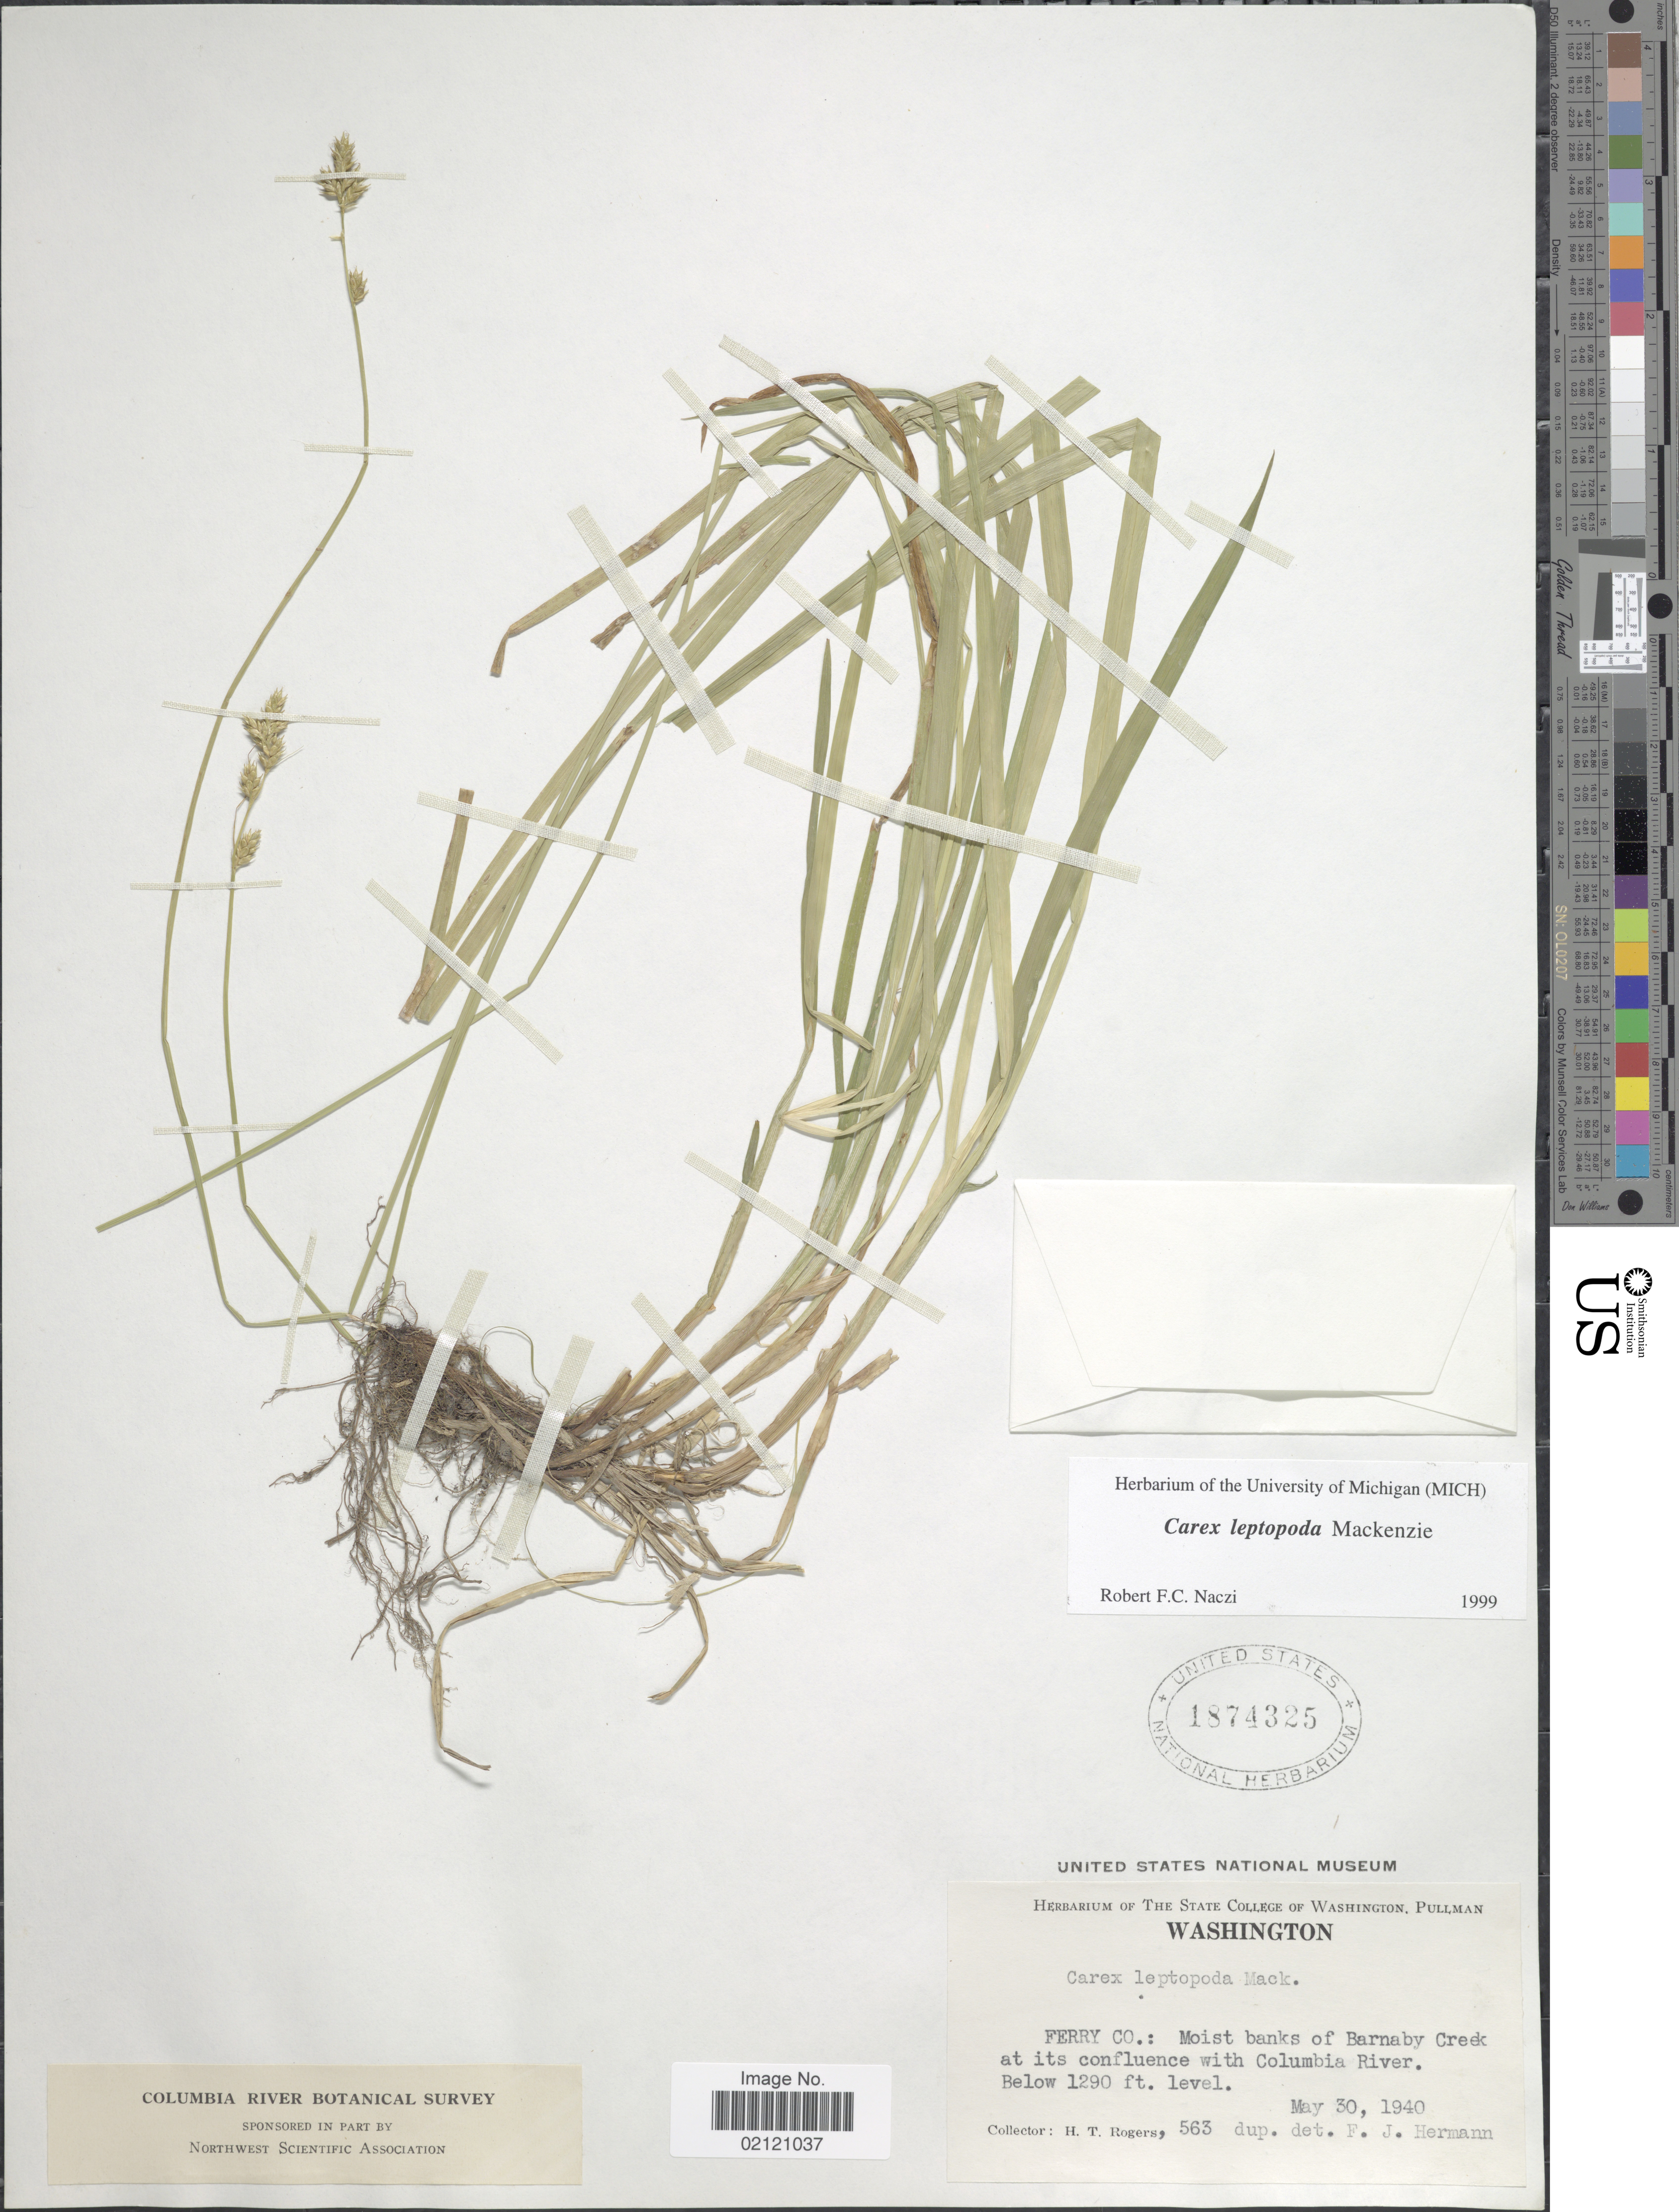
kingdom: Plantae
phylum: Tracheophyta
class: Liliopsida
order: Poales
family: Cyperaceae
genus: Carex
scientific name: Carex leptopoda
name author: Mack.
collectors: H. Rogers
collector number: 563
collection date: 1940-05-30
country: United States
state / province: Washington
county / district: Ferry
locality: Ferry Co.: Moist banks of Barnaby Creek at its confluence with Columbia River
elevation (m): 393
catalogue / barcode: US 1874325